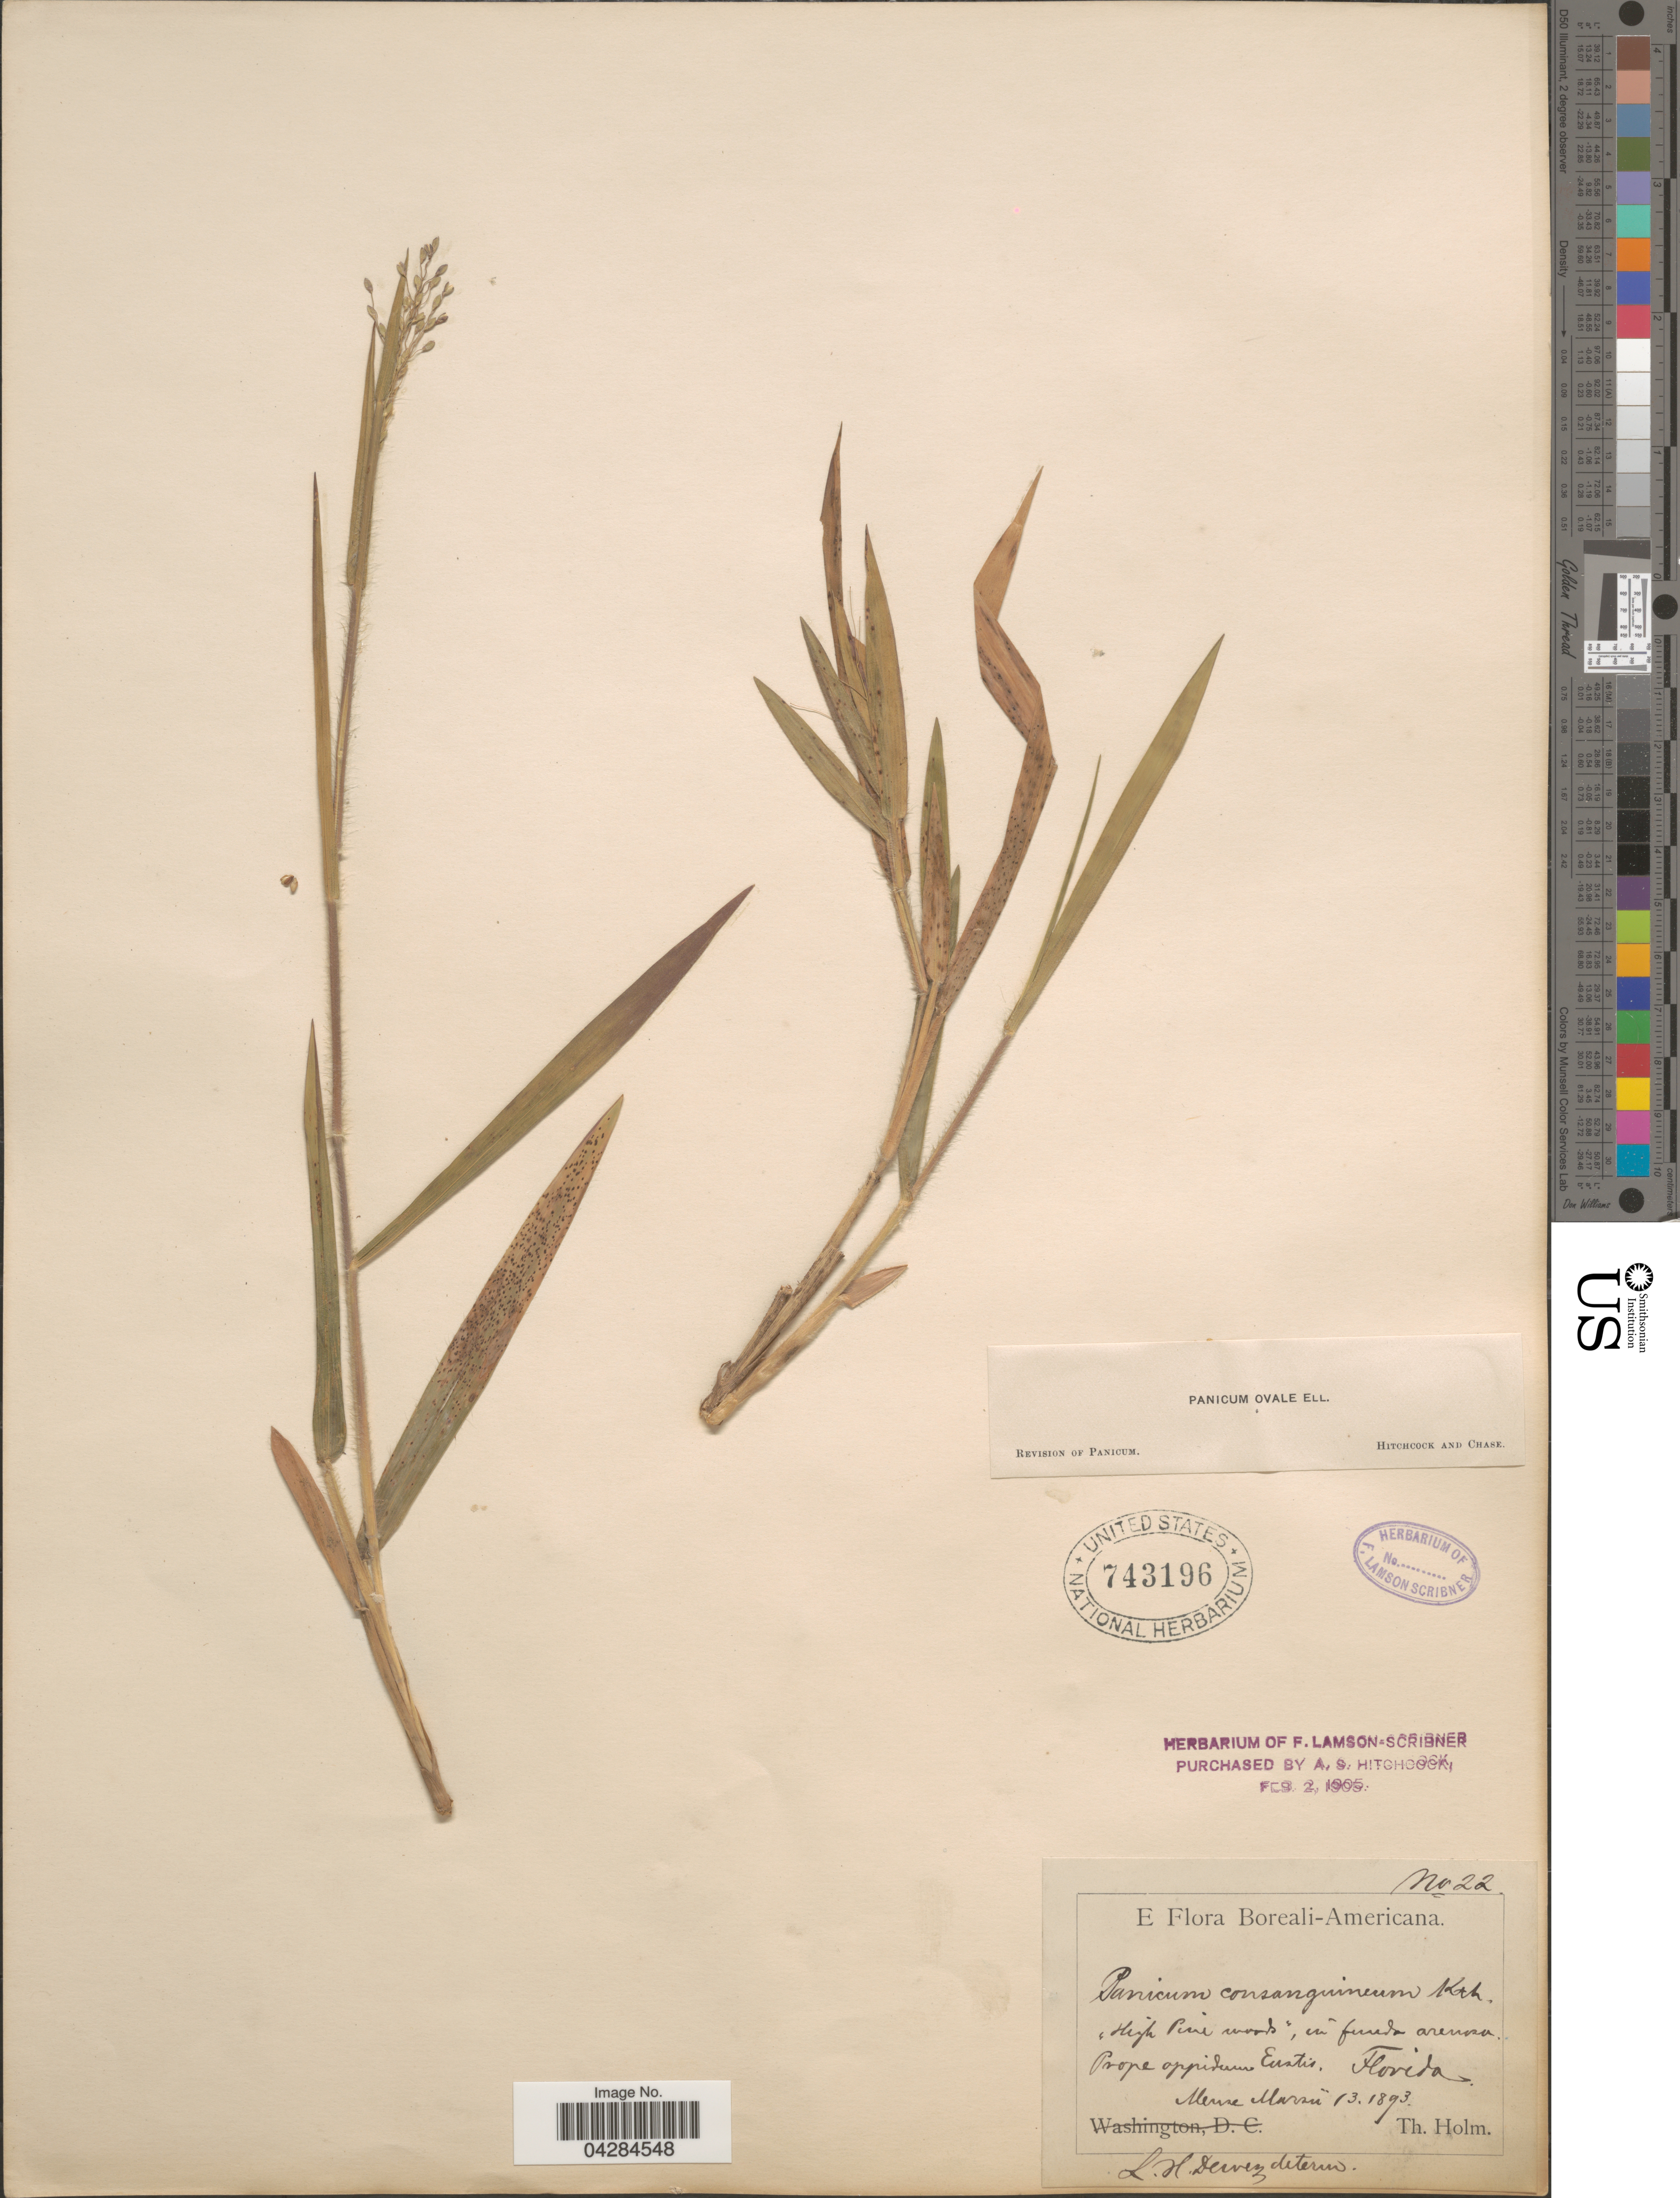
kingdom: Plantae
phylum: Tracheophyta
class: Liliopsida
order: Poales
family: Poaceae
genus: Dichanthelium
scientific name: Dichanthelium ovale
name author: (Elliott) Gould & C.A. Clark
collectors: T. Holm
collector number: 22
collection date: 1893-03-13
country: United States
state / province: Florida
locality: Prope oppidum Eustis.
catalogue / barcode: US 743196